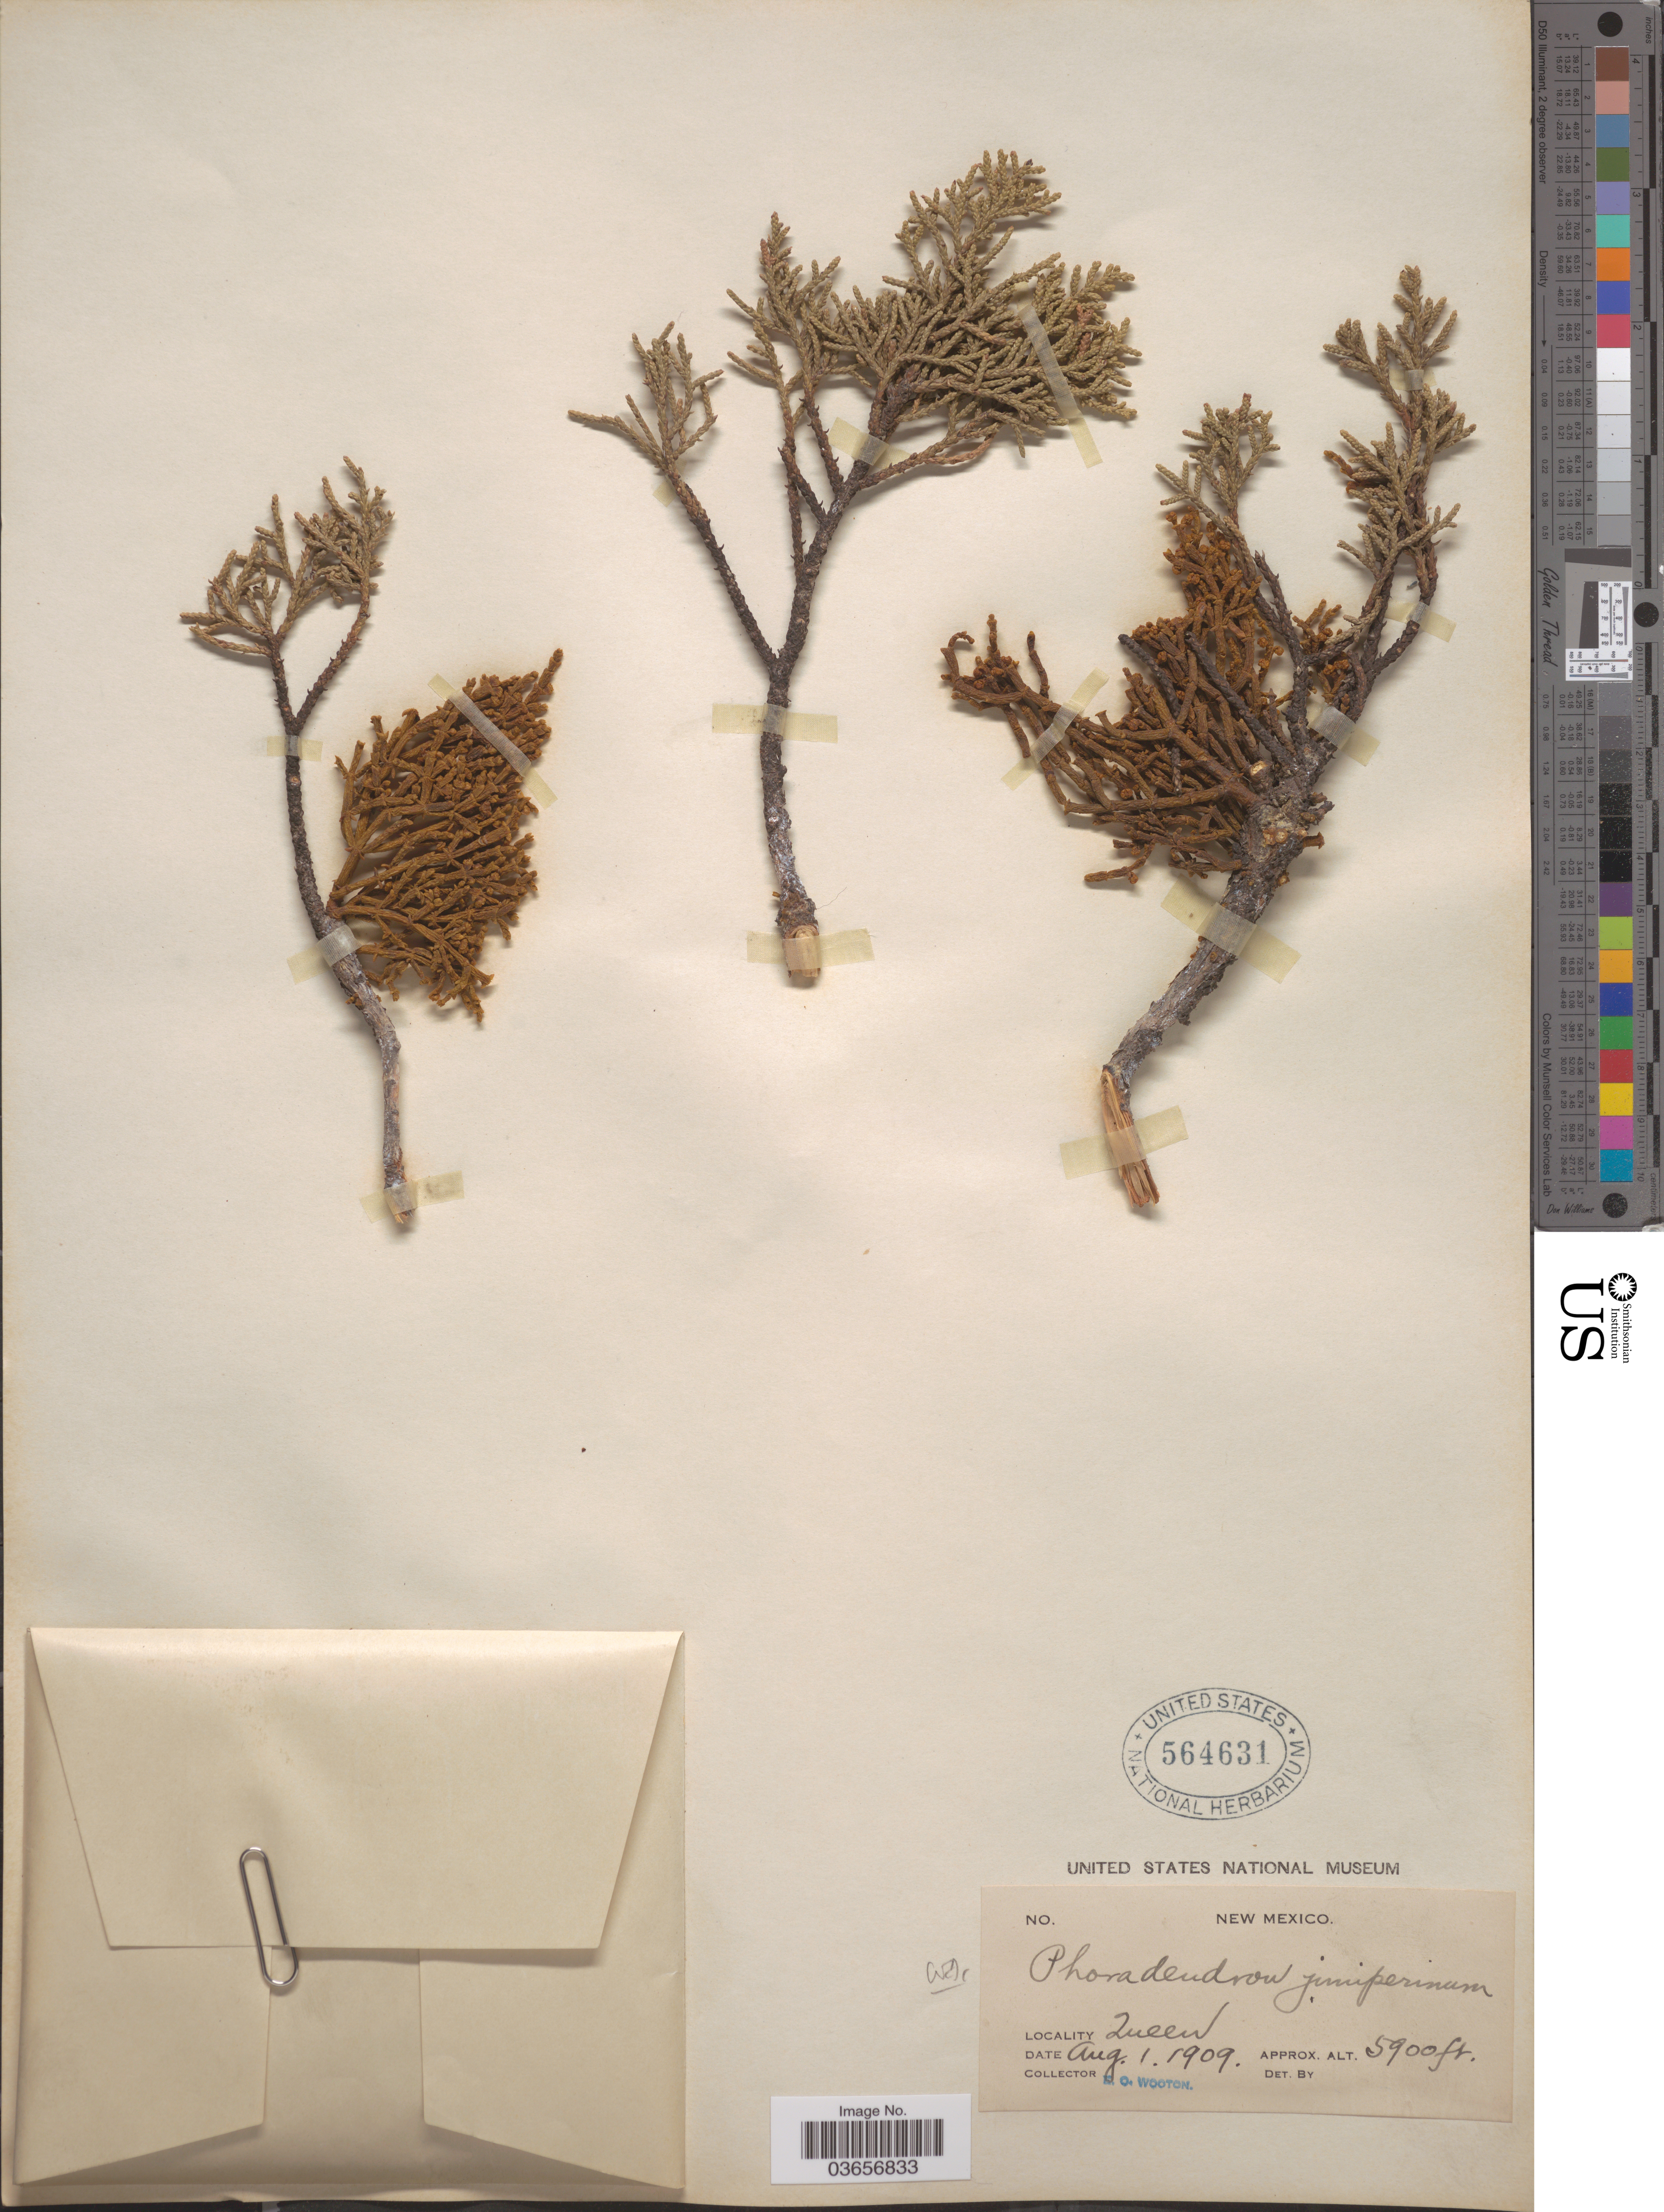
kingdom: Plantae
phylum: Tracheophyta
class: Magnoliopsida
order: Santalales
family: Viscaceae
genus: Phoradendron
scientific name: Phoradendron juniperinum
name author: Engelm. ex A. Gray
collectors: E. O. Wooton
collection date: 1909-08-01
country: United States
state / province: New Mexico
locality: Queen.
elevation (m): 1798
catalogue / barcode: US 564631